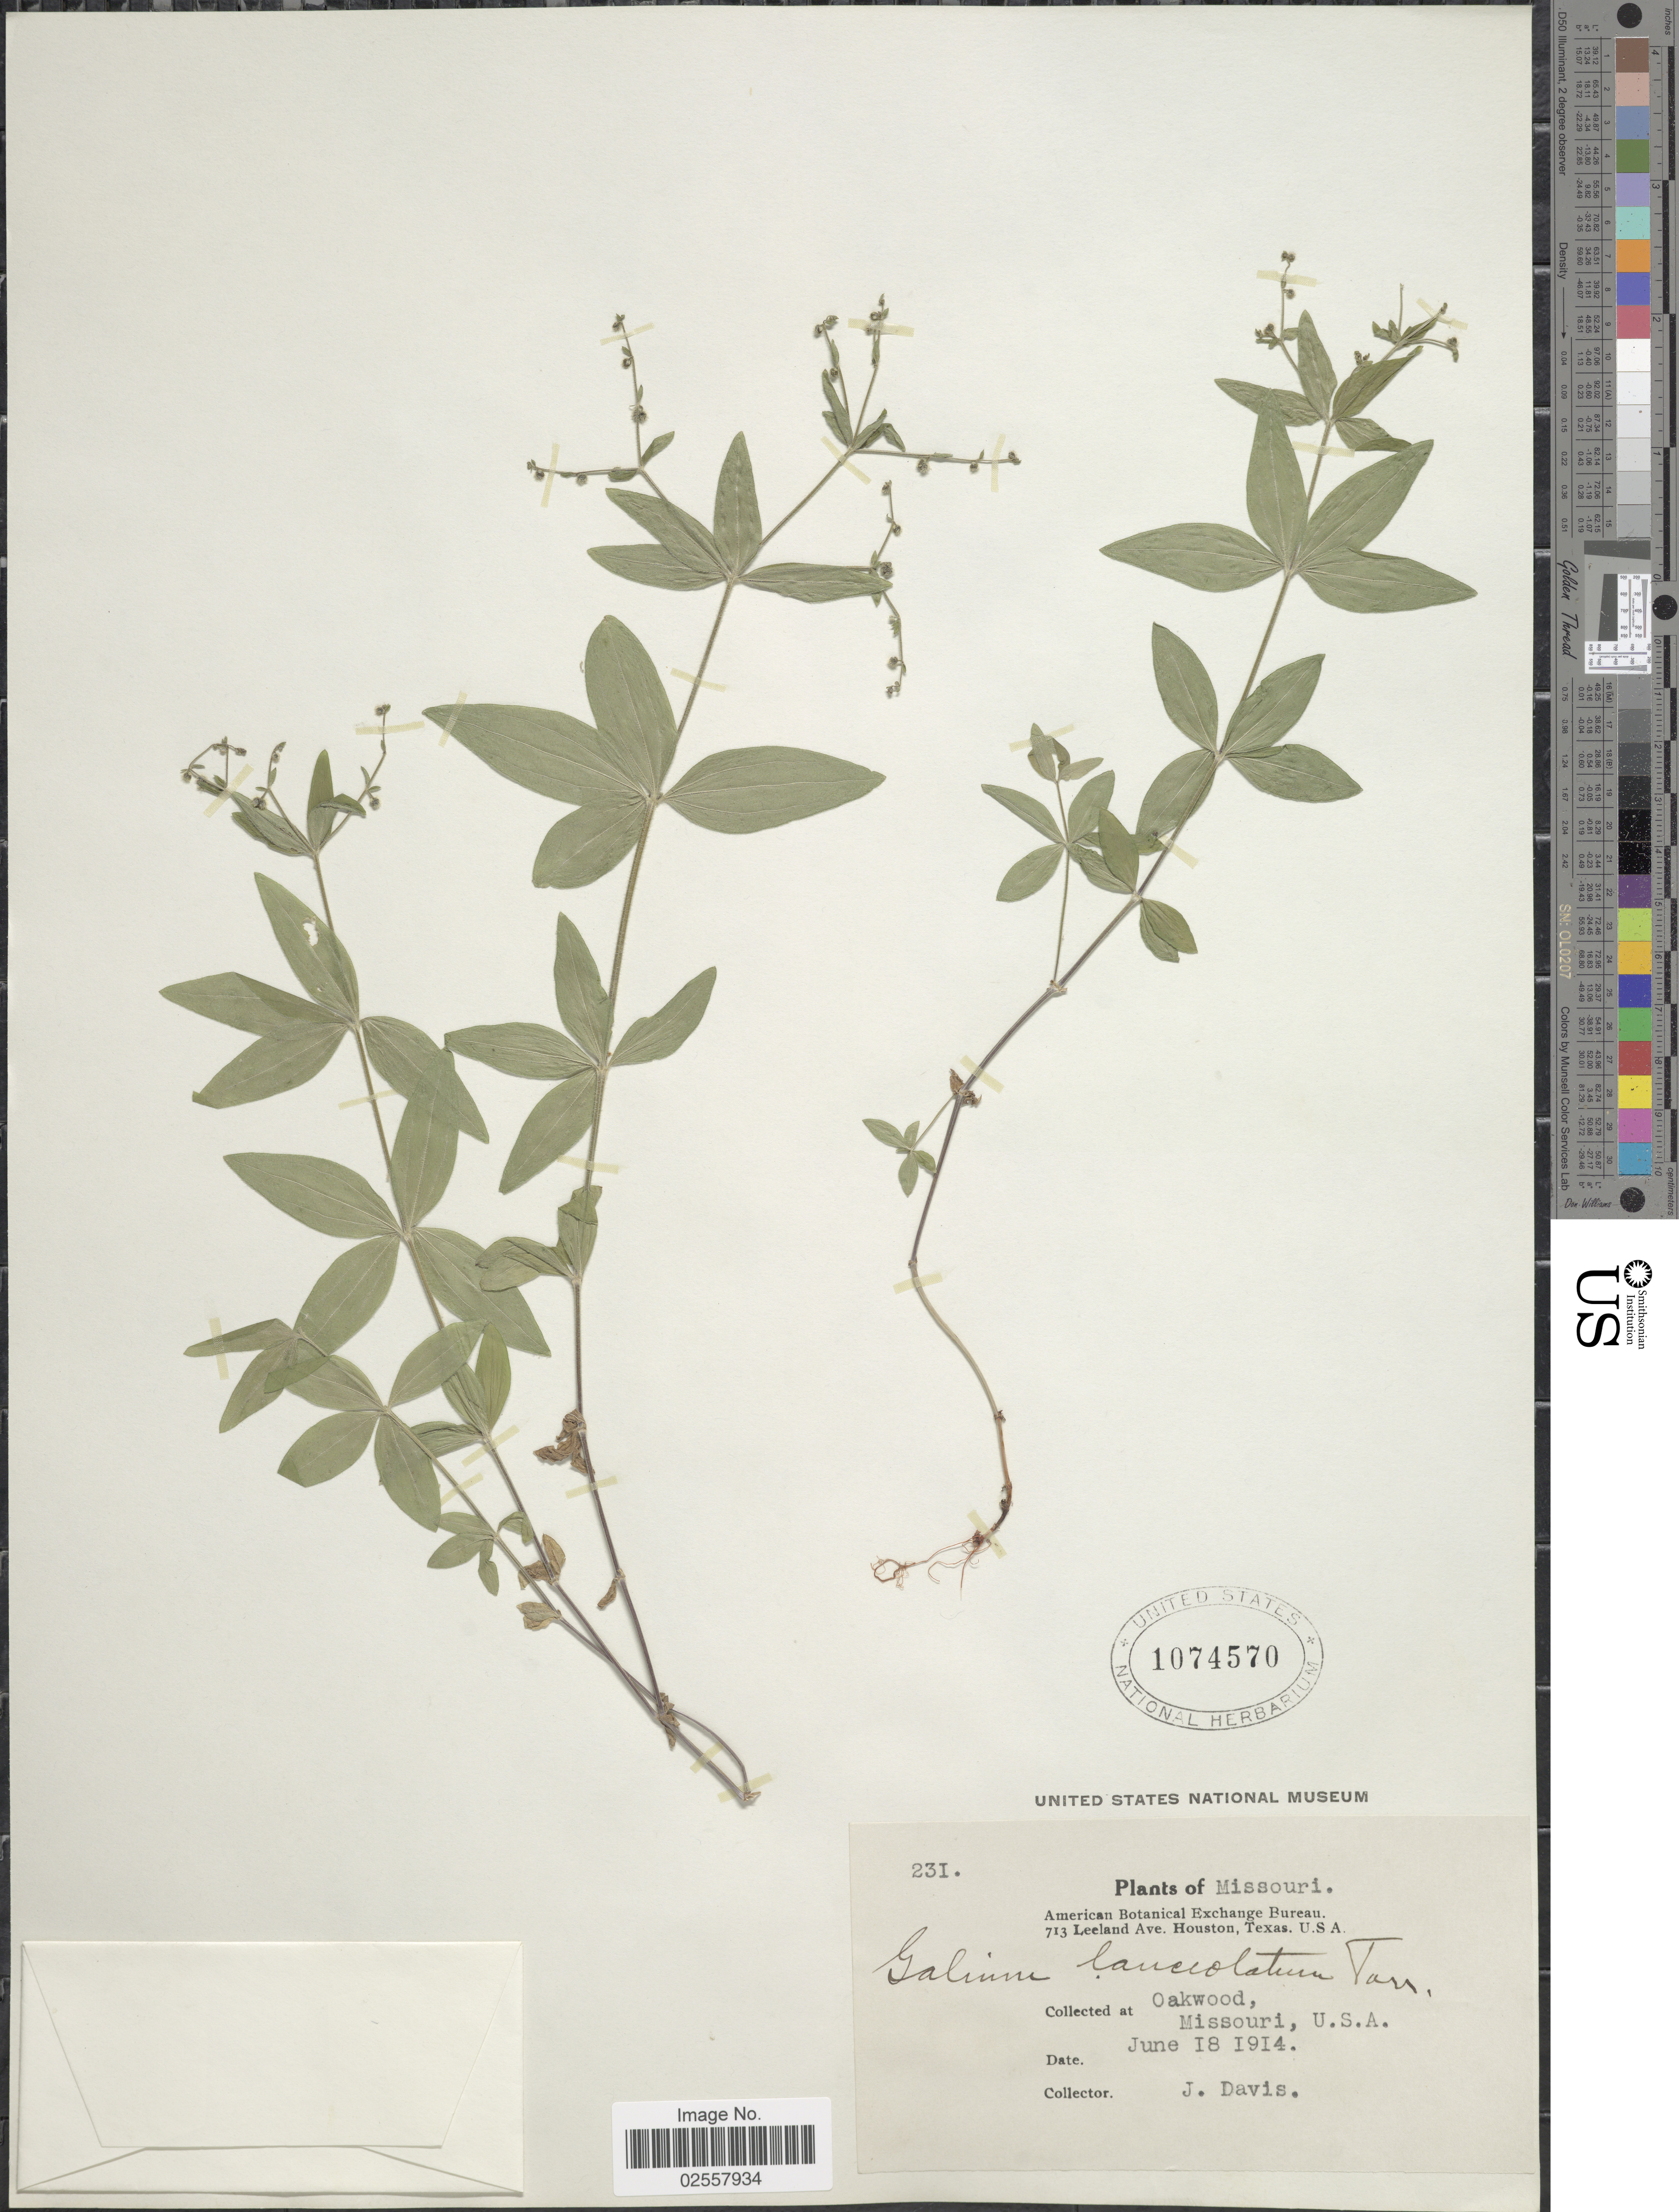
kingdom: Plantae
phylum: Tracheophyta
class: Magnoliopsida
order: Gentianales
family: Rubiaceae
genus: Galium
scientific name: Galium lanceolatum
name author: (Torr. & A. Gray) Torr.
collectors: J. Davis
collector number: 231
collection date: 1914-06-18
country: United States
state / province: Missouri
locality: Oakwood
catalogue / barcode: US 1074570